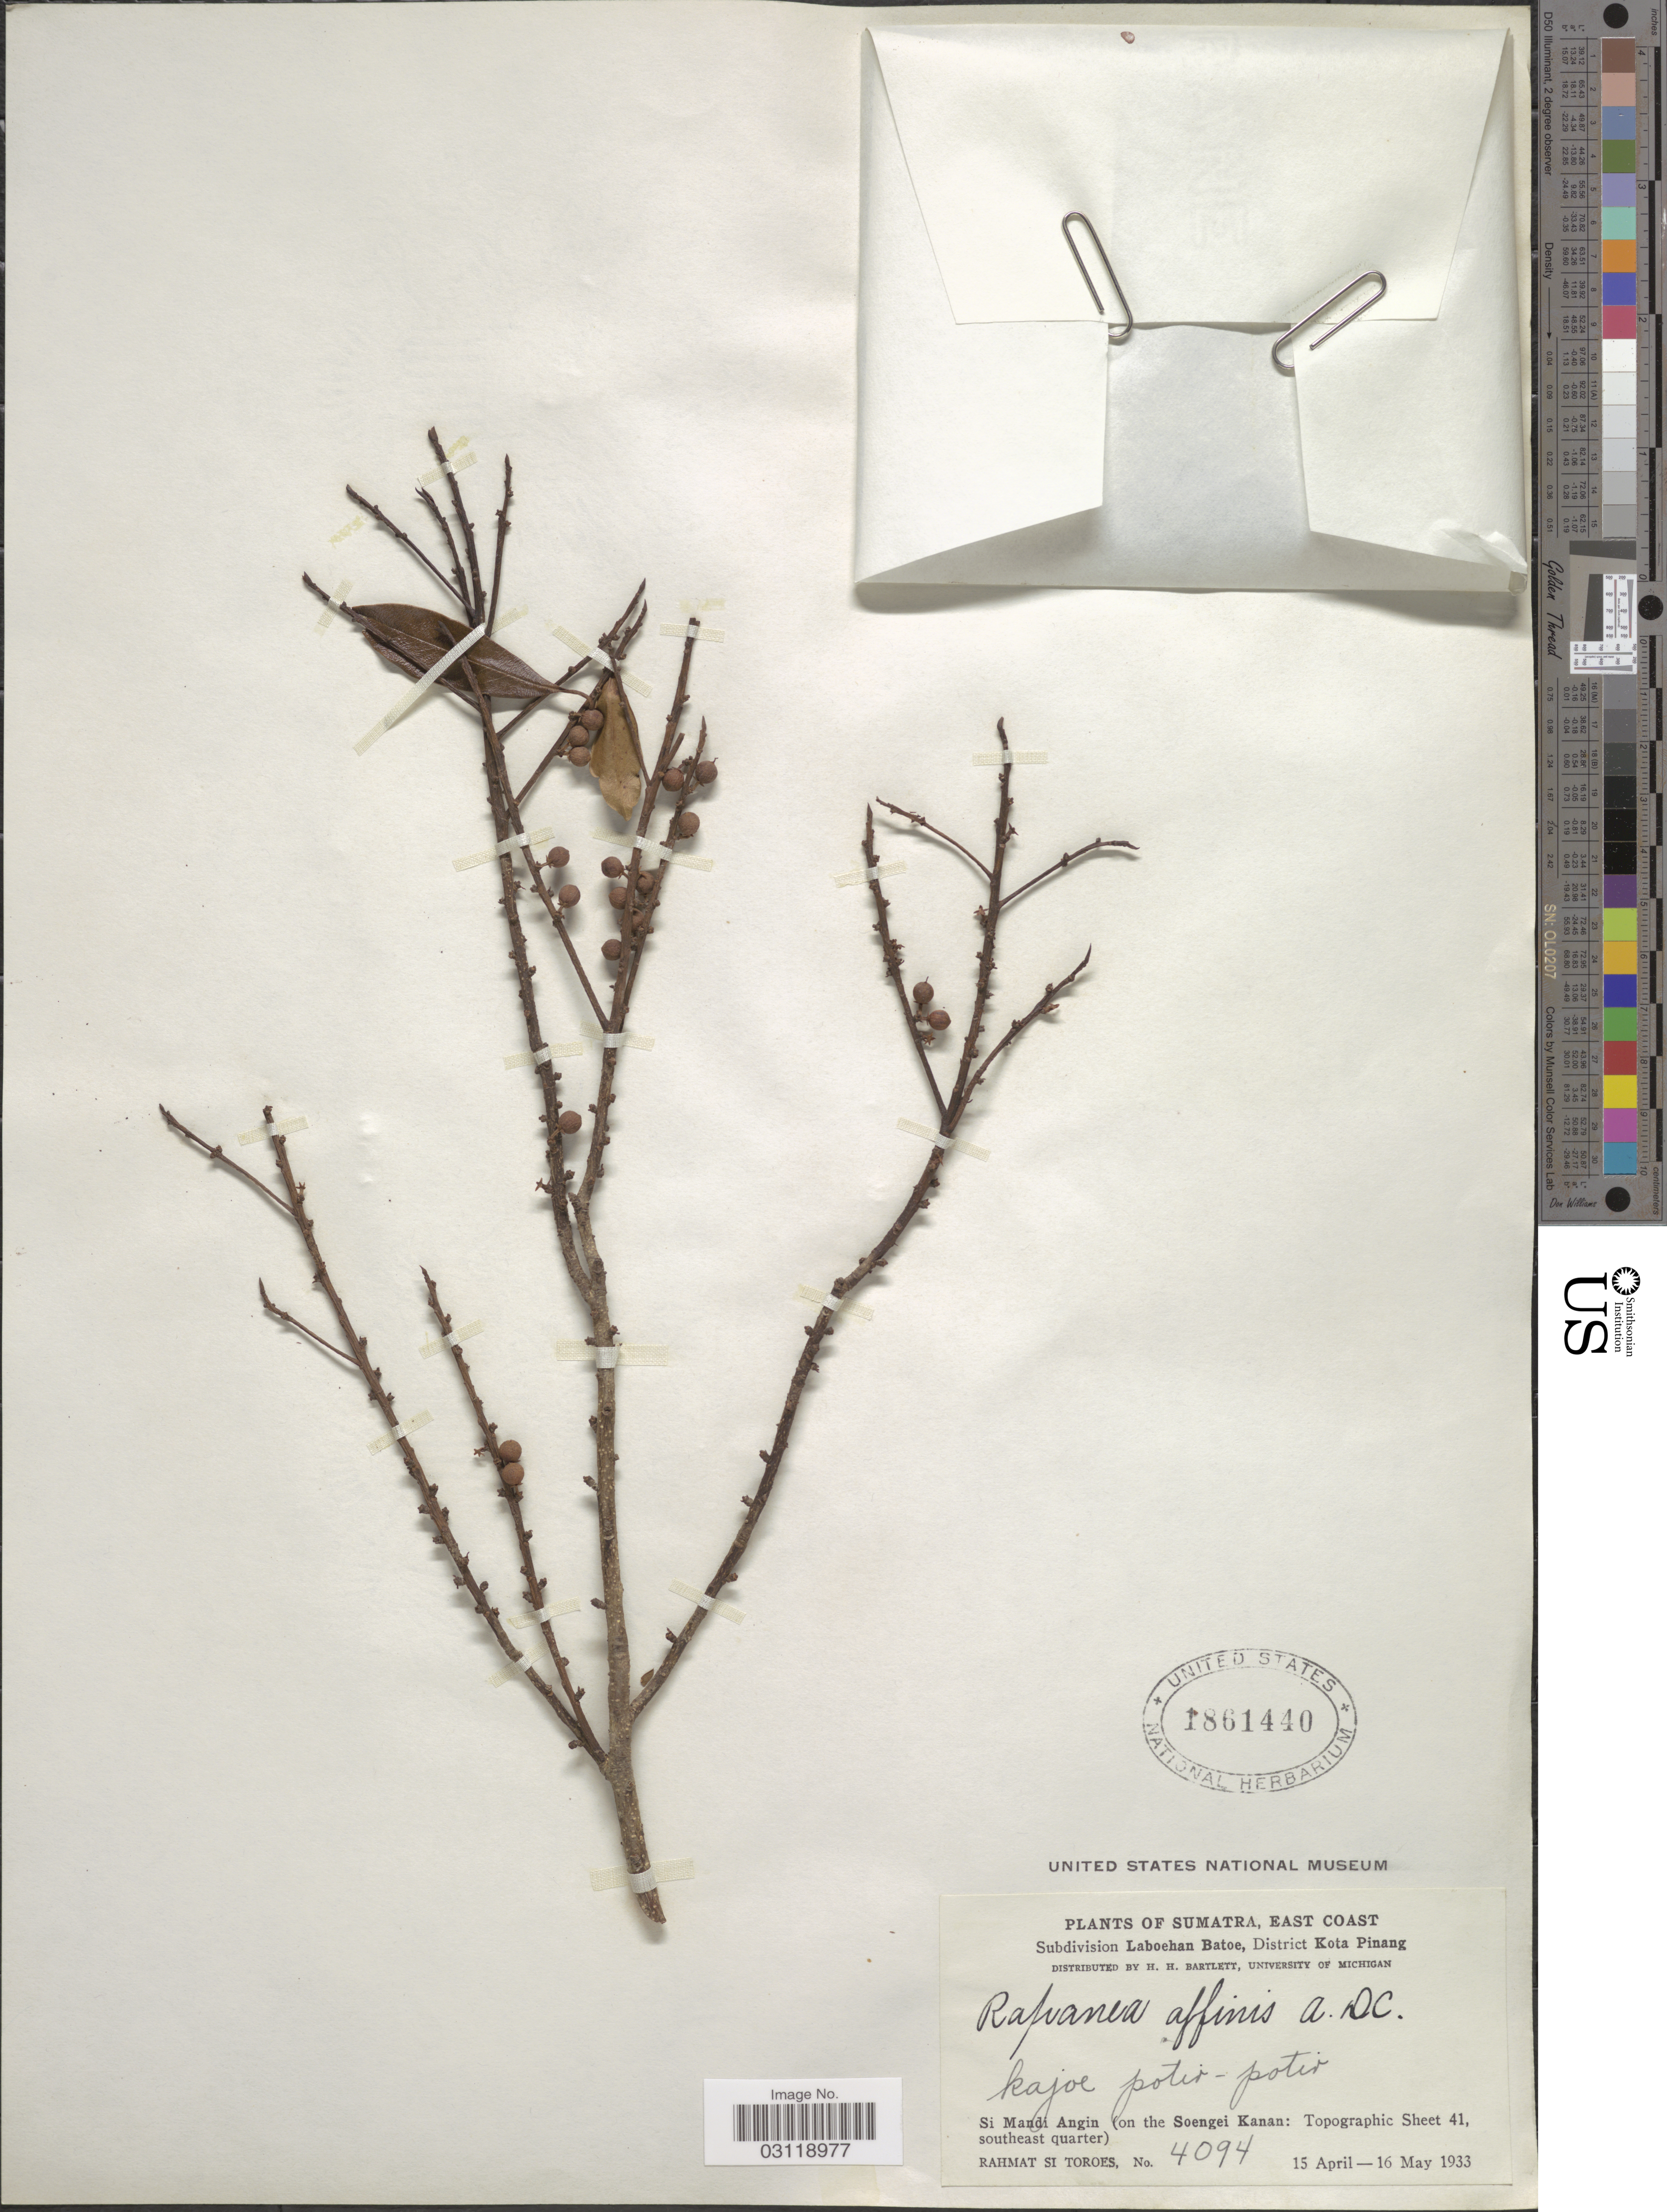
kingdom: Plantae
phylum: Tracheophyta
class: Magnoliopsida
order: Ericales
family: Primulaceae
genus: Rapanea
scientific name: Rapanea affinis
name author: (A. DC.) Mez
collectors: Rahmat Si Boeea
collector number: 4094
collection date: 1933-04-15/1933-05-16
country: Indonesia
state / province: Sumatra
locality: East Coast. Subdivision Laboehan Batoe, District Kota Pinang. Si Mandi Angin (on the Soengei Kanan: Topographic Sheet 41, southeast quarter).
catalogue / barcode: US 1861440